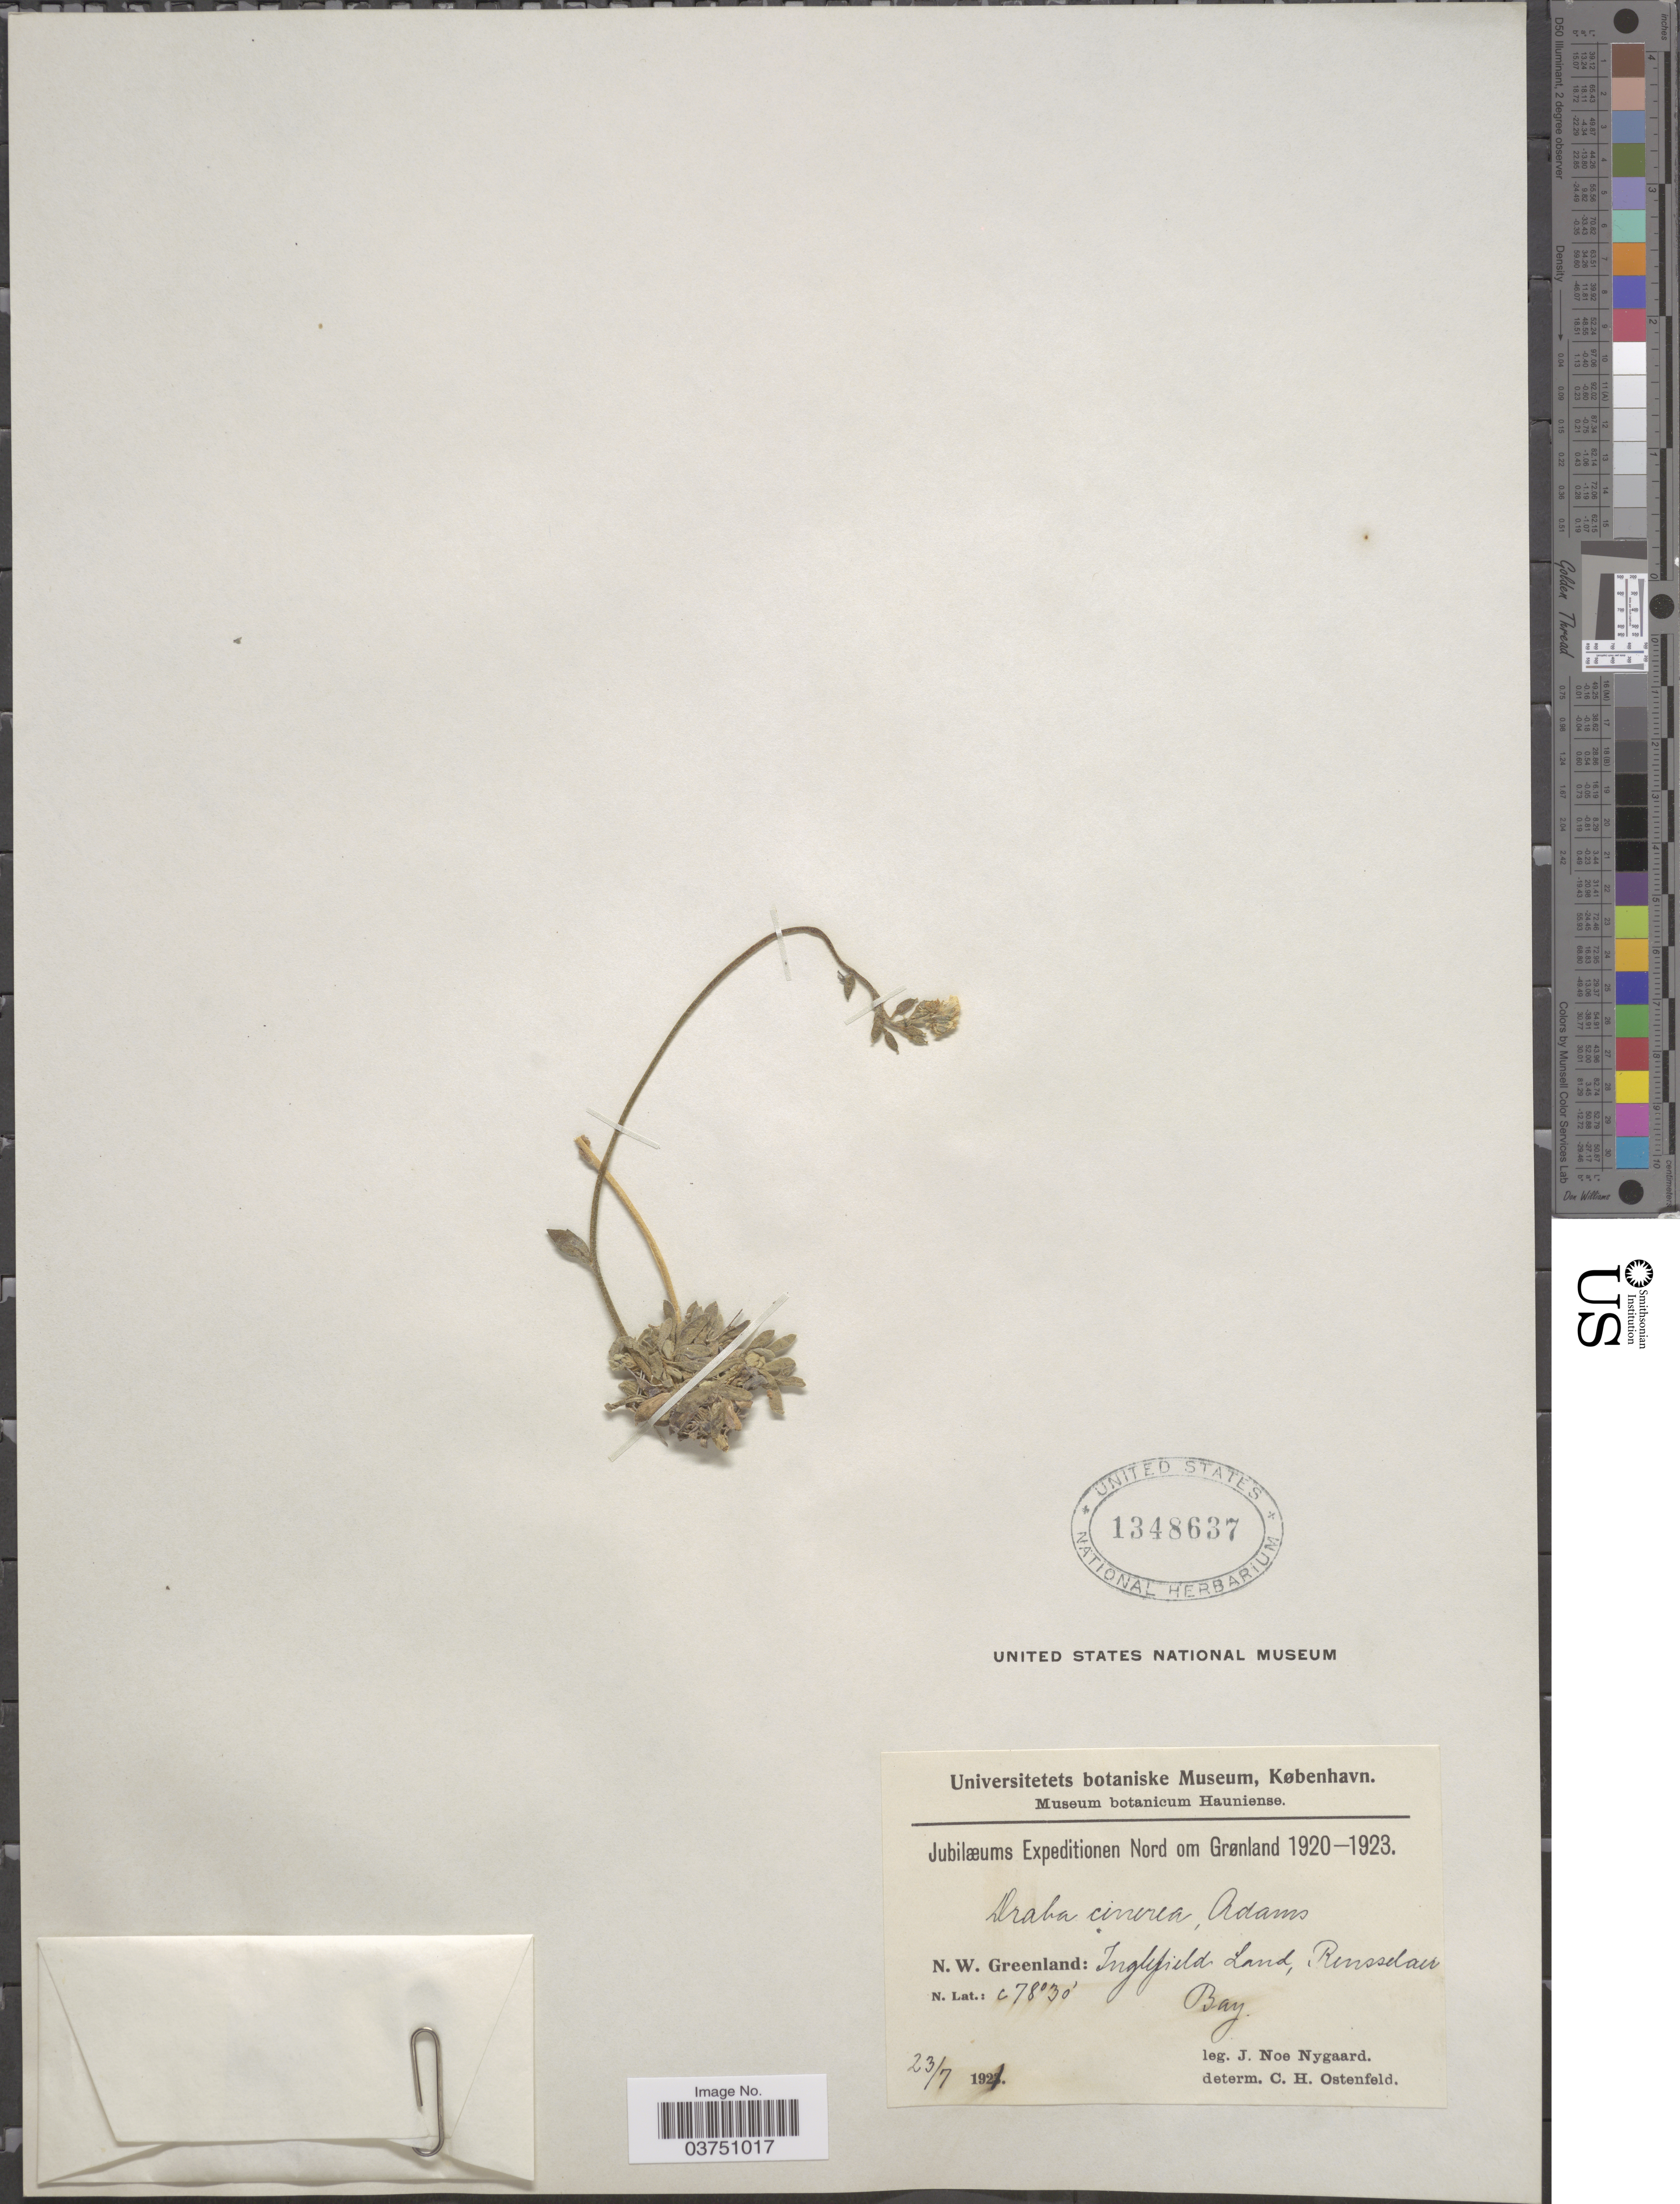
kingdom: Plantae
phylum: Tracheophyta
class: Magnoliopsida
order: Brassicales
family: Brassicaceae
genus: Draba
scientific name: Draba cinerea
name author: Adams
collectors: J. Nygaard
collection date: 1921-07-23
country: Greenland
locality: Nord om Grønland. N.W. Greenland: Inglefield Land, Rensselau Bay.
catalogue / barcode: US 1348637